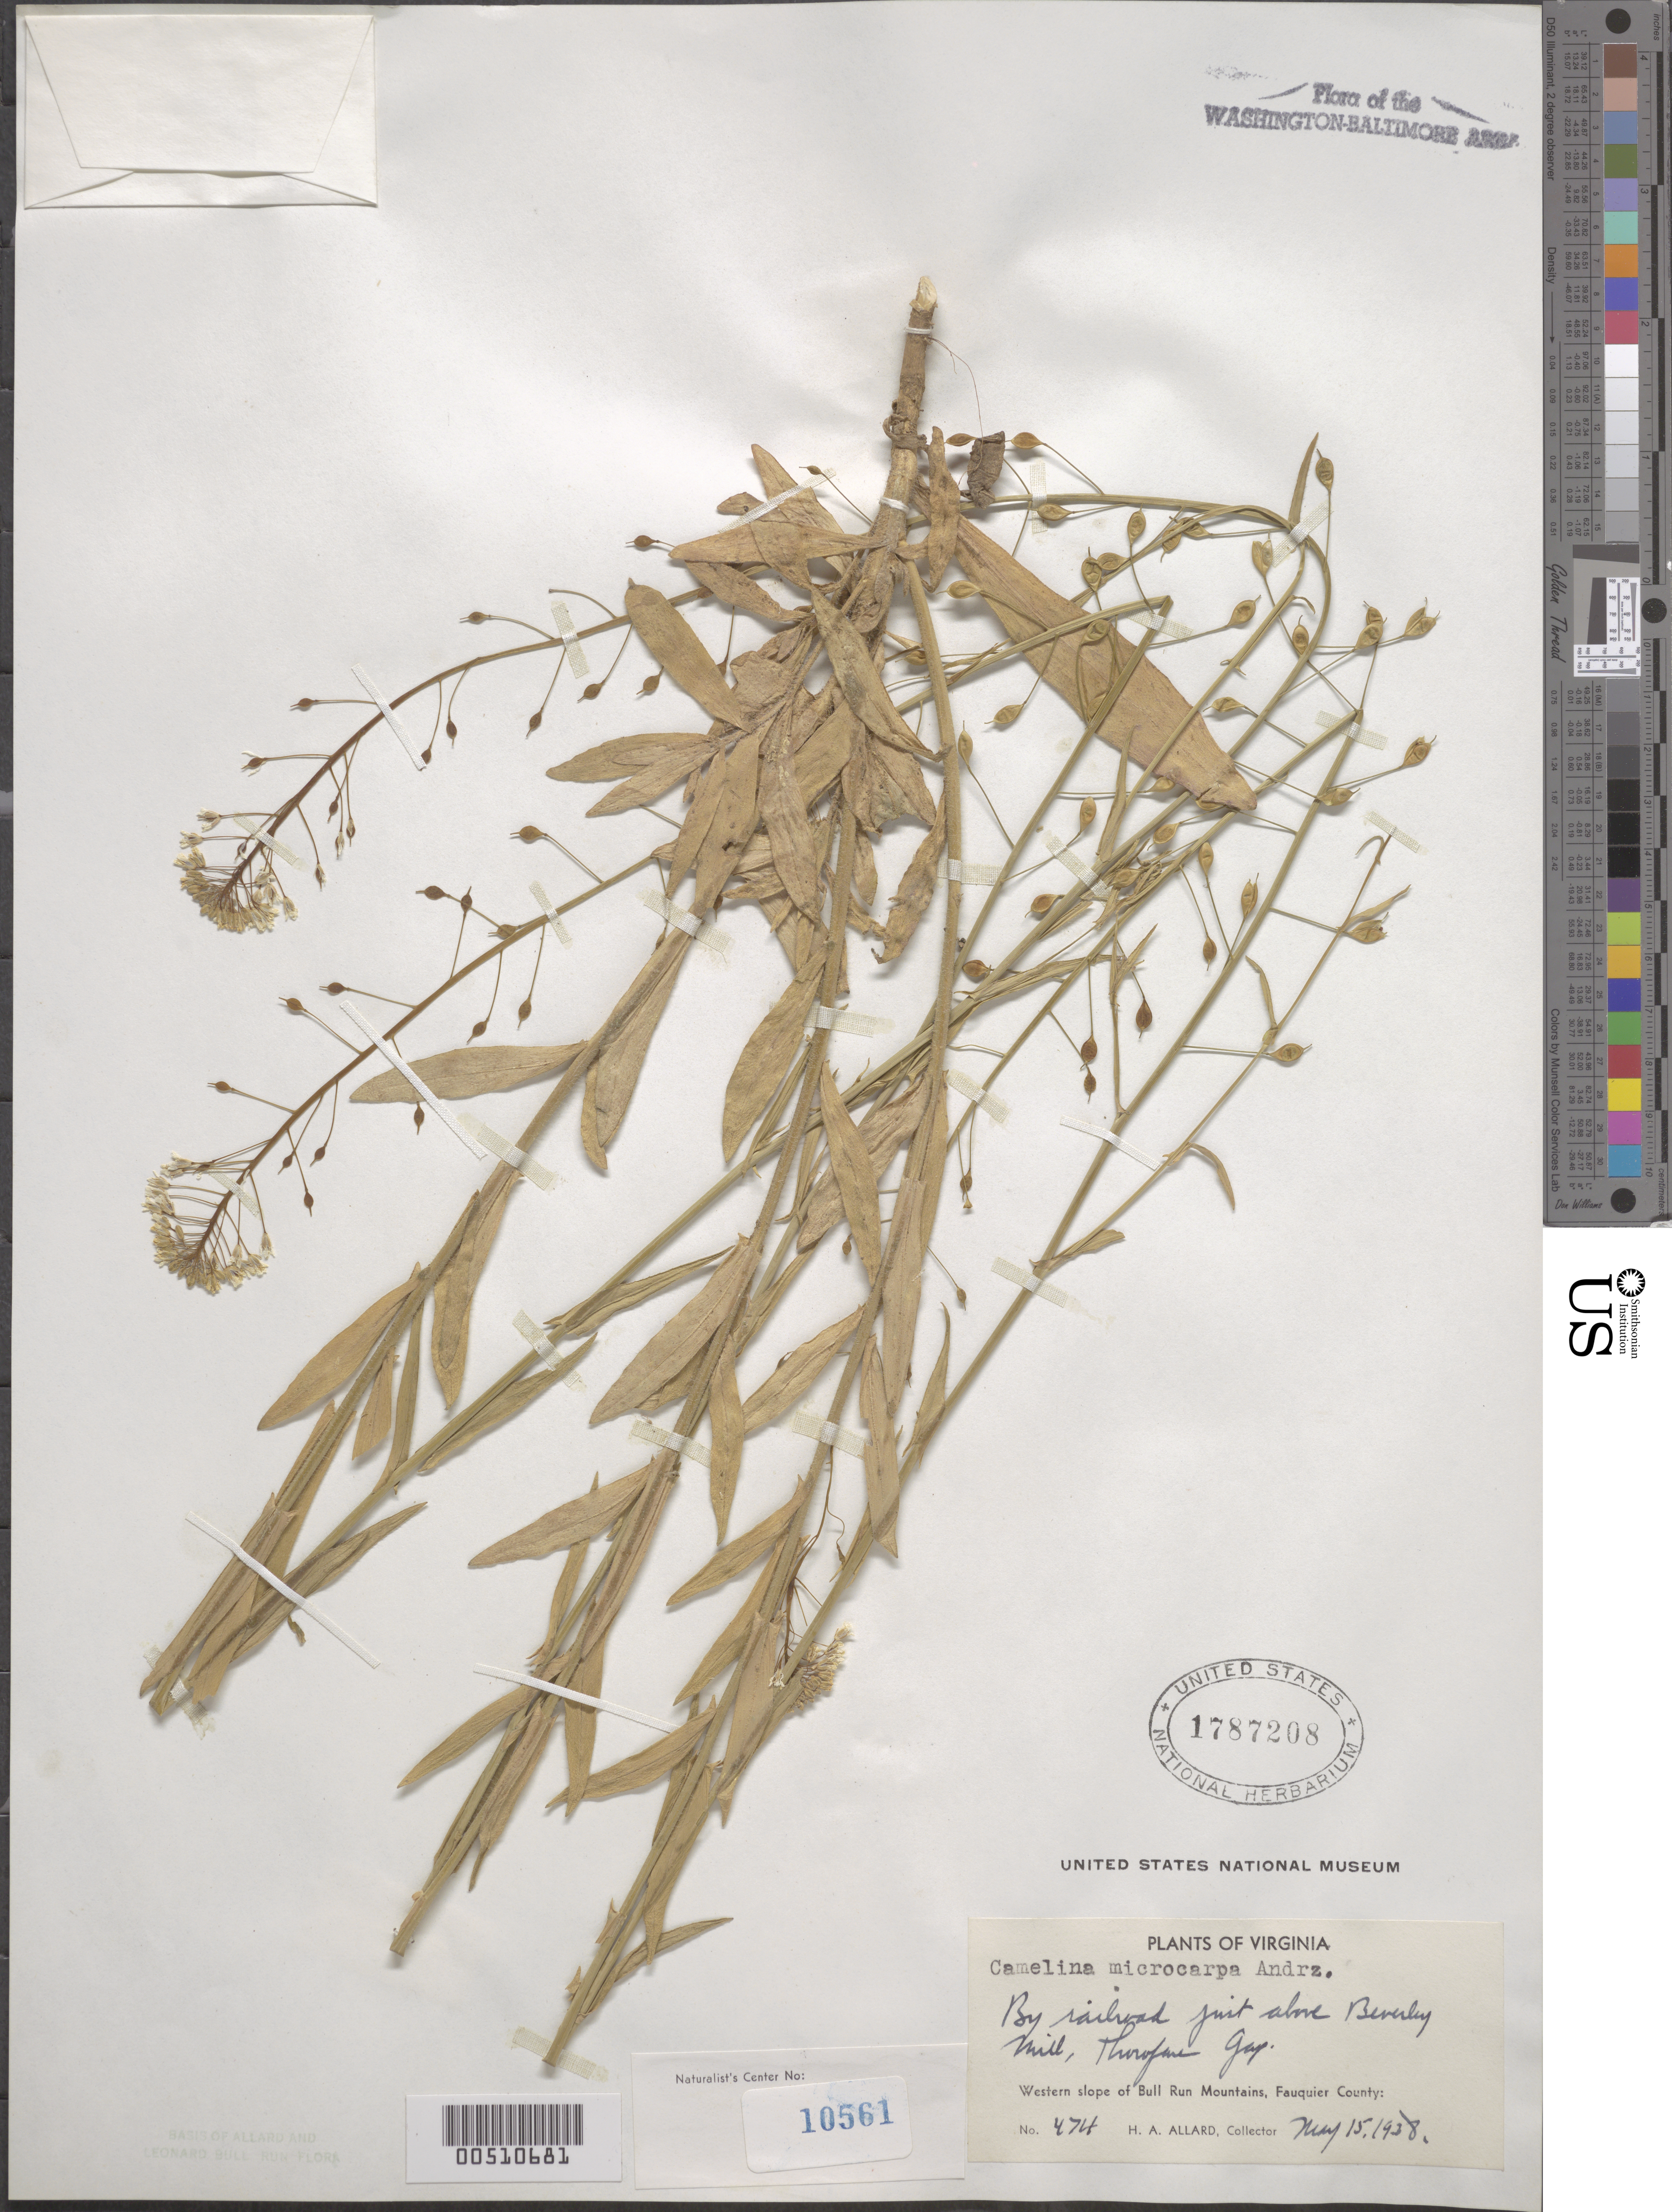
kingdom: Plantae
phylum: Tracheophyta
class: Magnoliopsida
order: Brassicales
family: Brassicaceae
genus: Camelina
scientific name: Camelina microcarpa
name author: DC.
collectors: H. A. Allard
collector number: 474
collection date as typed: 15 May 1938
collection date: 1938-05-15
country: United States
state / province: Virginia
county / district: Fauquier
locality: By Railroad, above Beverley Mill, Thorofare Gap, W slope of Bull Run Mts. Bull Run Mts.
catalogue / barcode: US 1787208